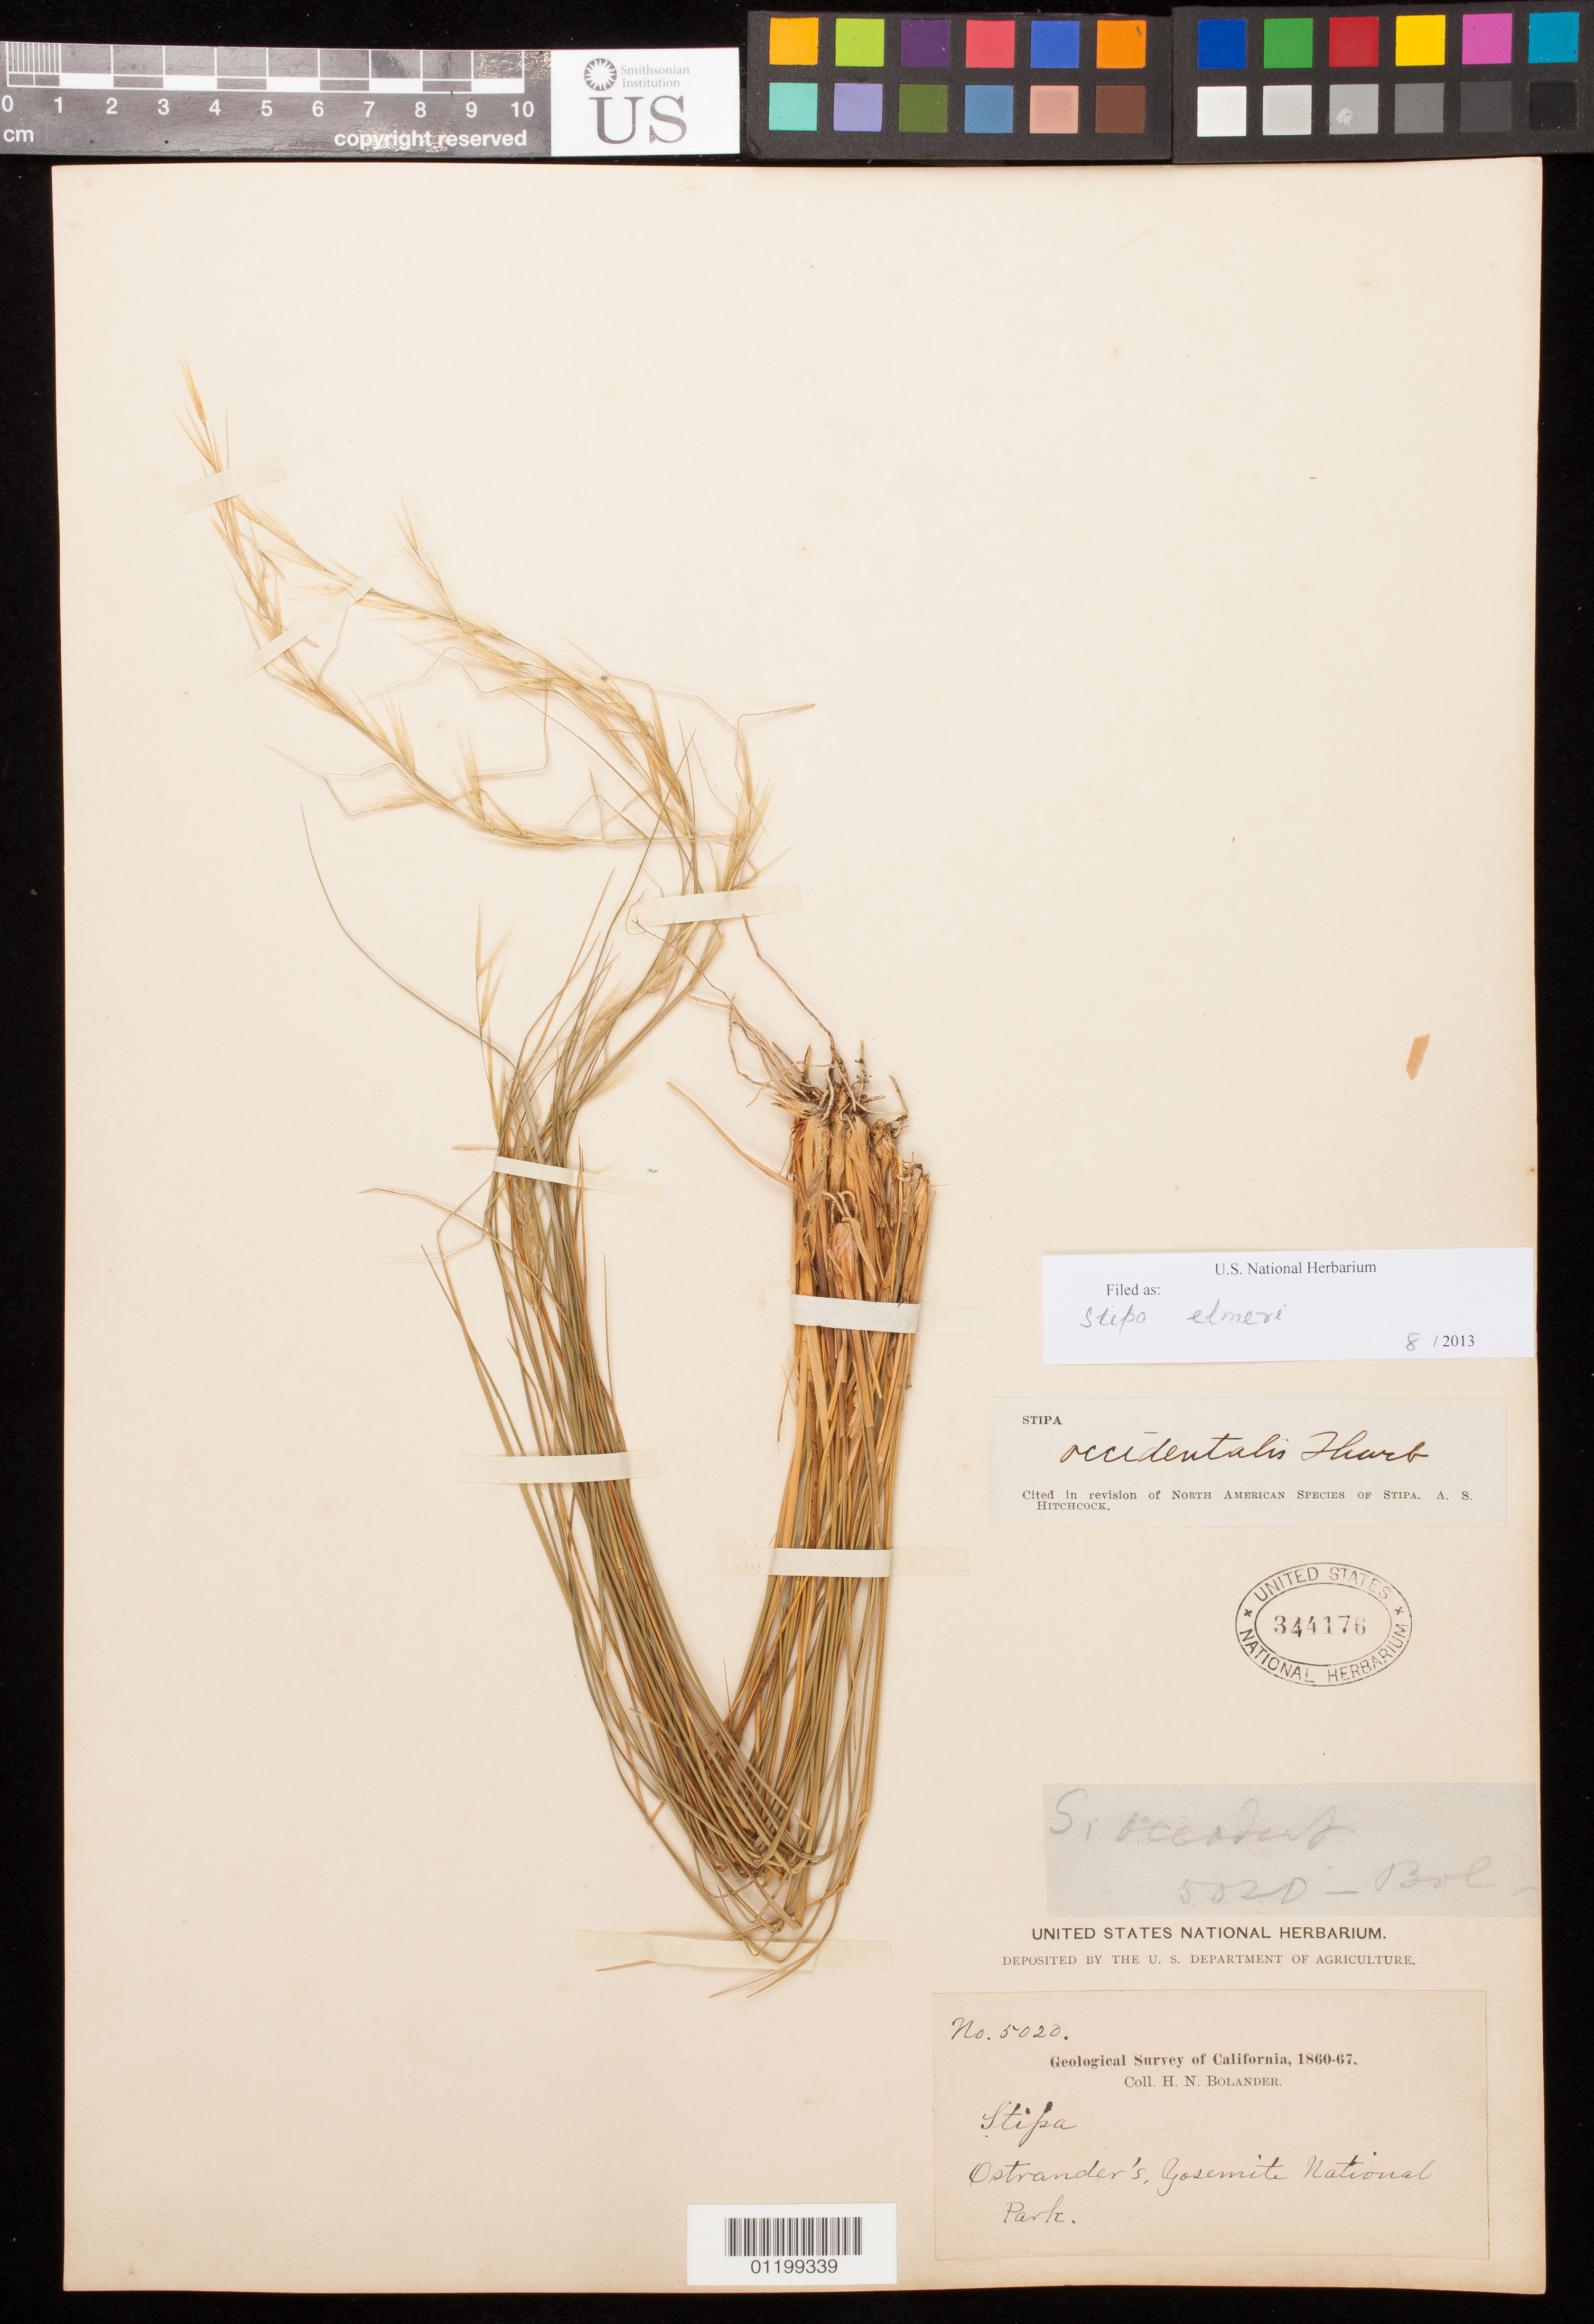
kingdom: Plantae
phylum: Tracheophyta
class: Liliopsida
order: Poales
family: Poaceae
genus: Stipa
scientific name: Stipa stricta var. sparsiflora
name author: Vasey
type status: Isosyntype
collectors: H. Bolander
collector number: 5020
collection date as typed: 1860 to -- --- 1867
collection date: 1860/1867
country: United States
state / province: California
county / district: Mariposa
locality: Ostrander's, Yosemite National Park.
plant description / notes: Another syntype of Stipa stricta var. sparsiflora Vasey (Bolander 5038) is also a syntype of the earlier name Stipa occidentalis Thurb. ex S. Watson (1871) and duplicates are filed in the type herbarium under that name.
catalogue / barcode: US 344176